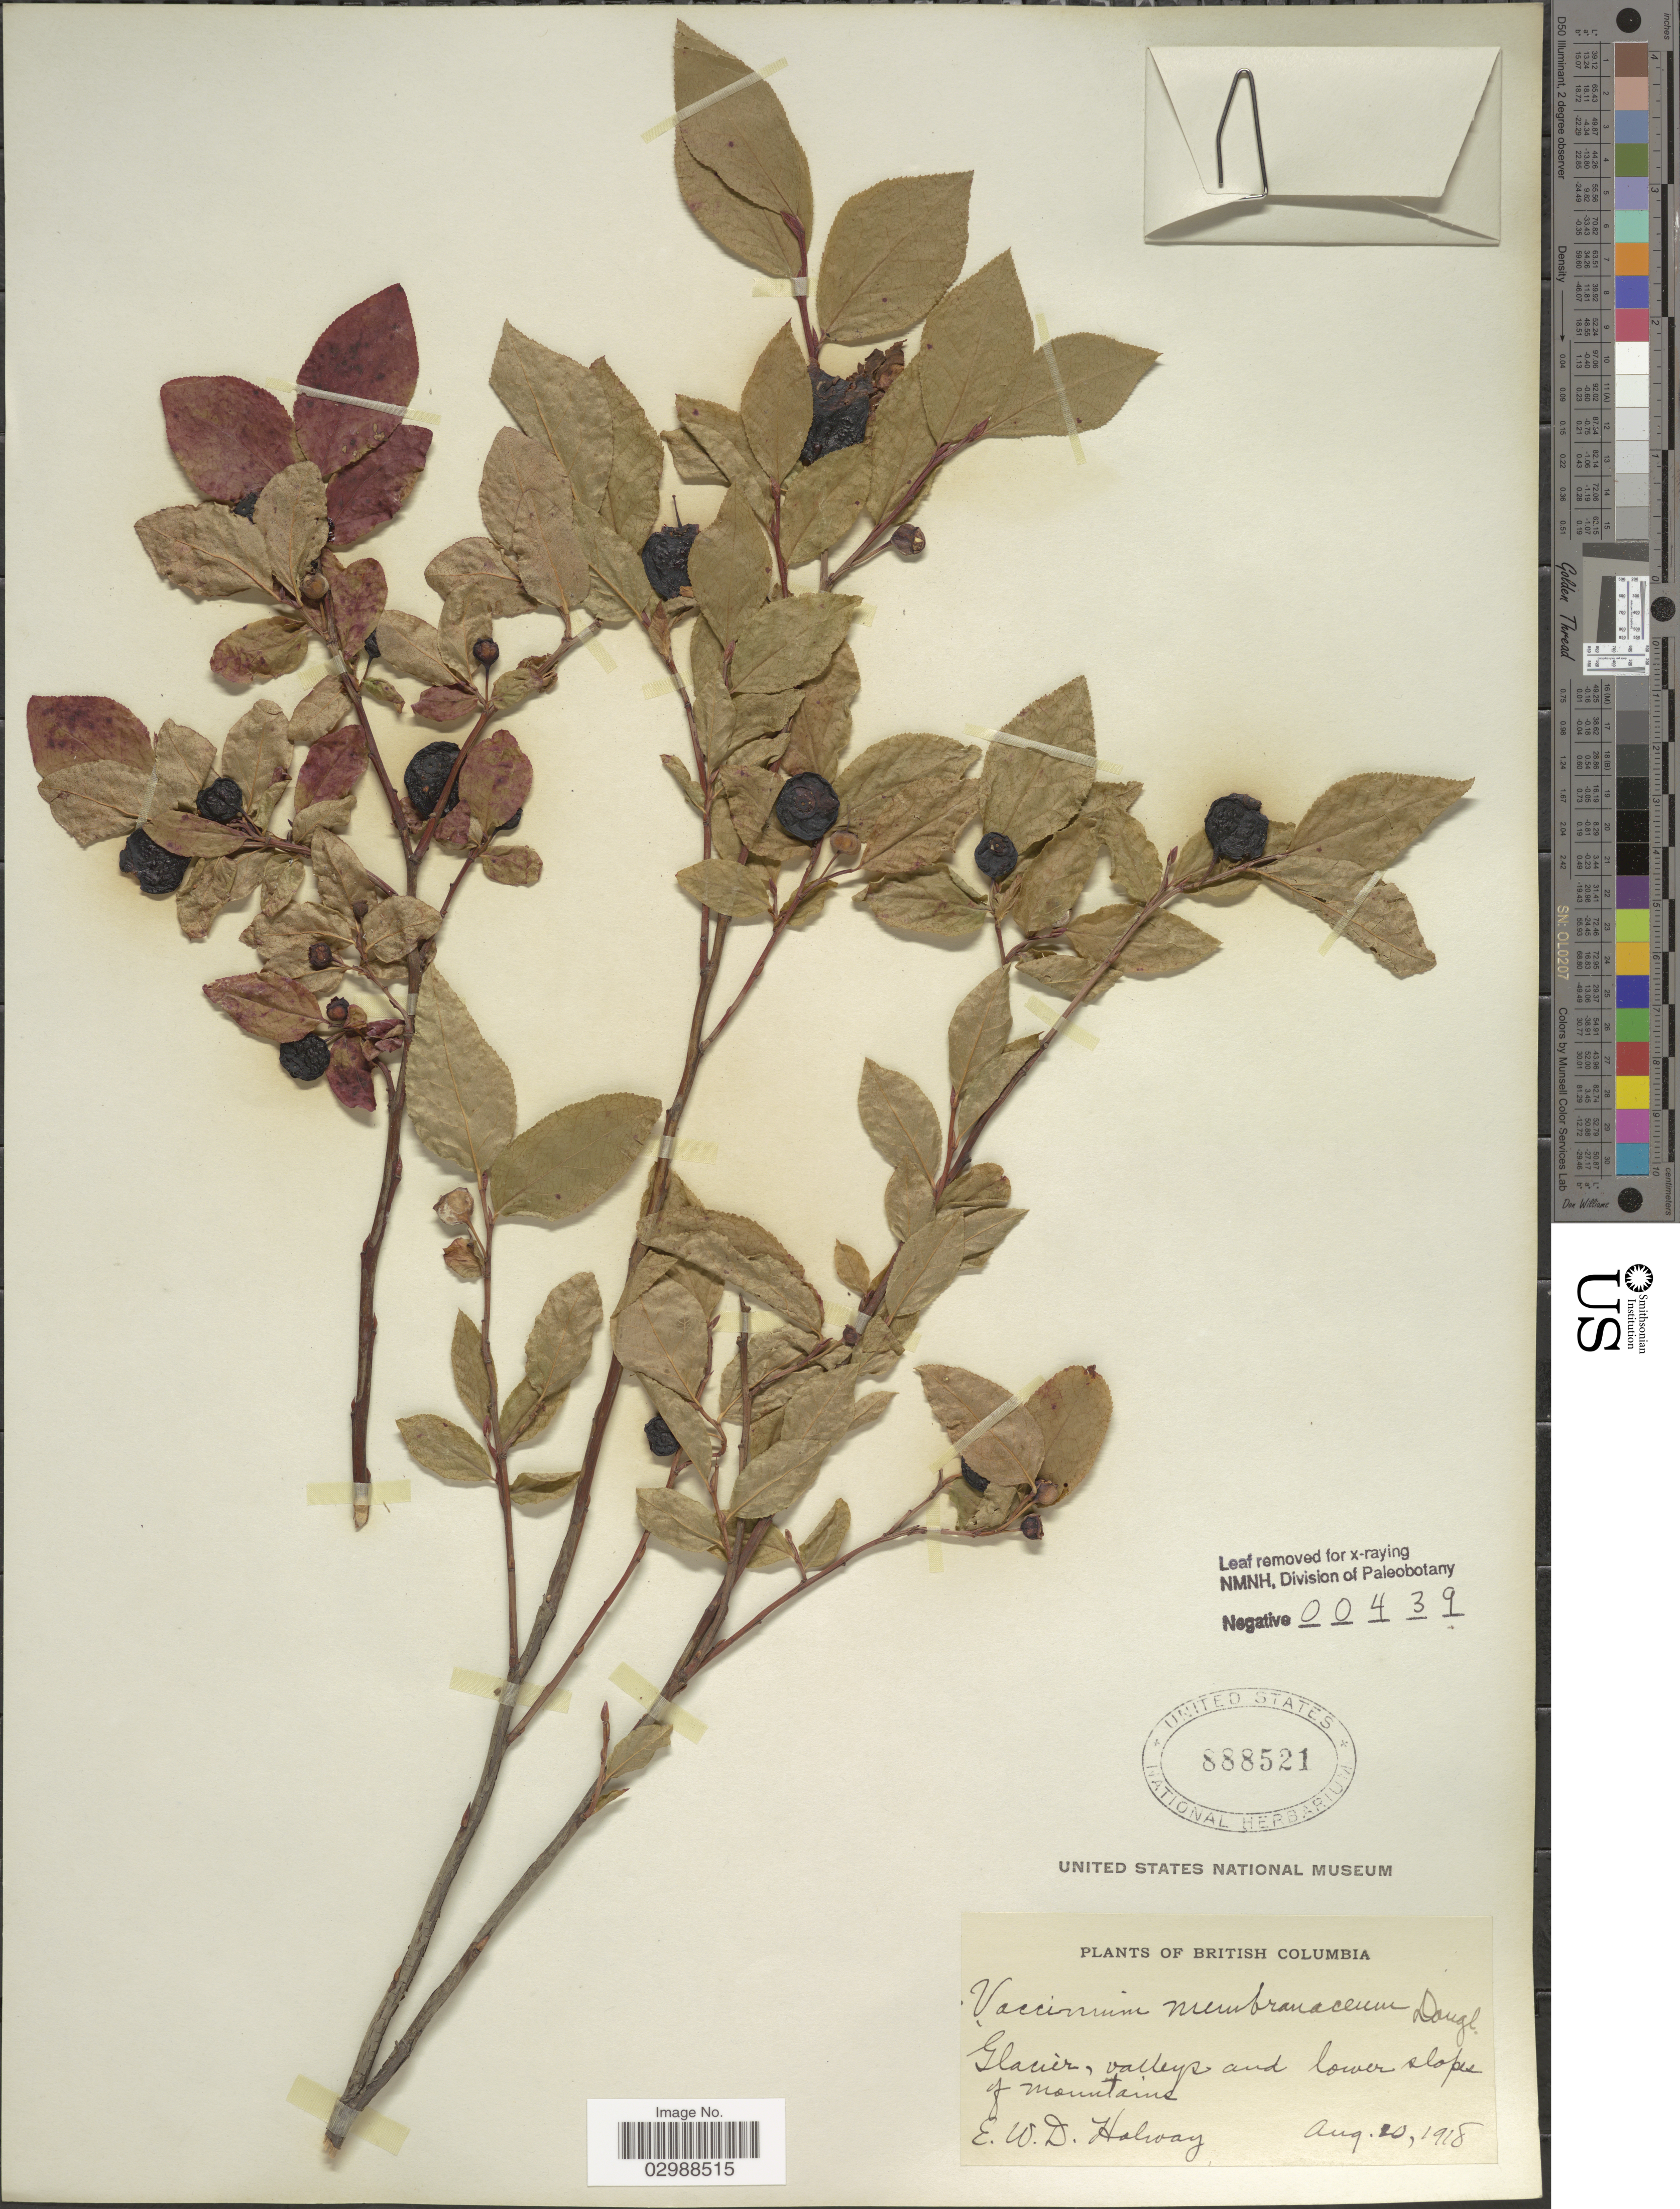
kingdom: Plantae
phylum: Tracheophyta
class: Magnoliopsida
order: Ericales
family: Ericaceae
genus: Vaccinium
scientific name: Vaccinium membranaceum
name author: Douglas ex Torr.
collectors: E. W. D. Holway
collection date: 1918-08-20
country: Canada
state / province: British Columbia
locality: Glacier, valleys and lower slopes of mountains.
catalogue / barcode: US 888521